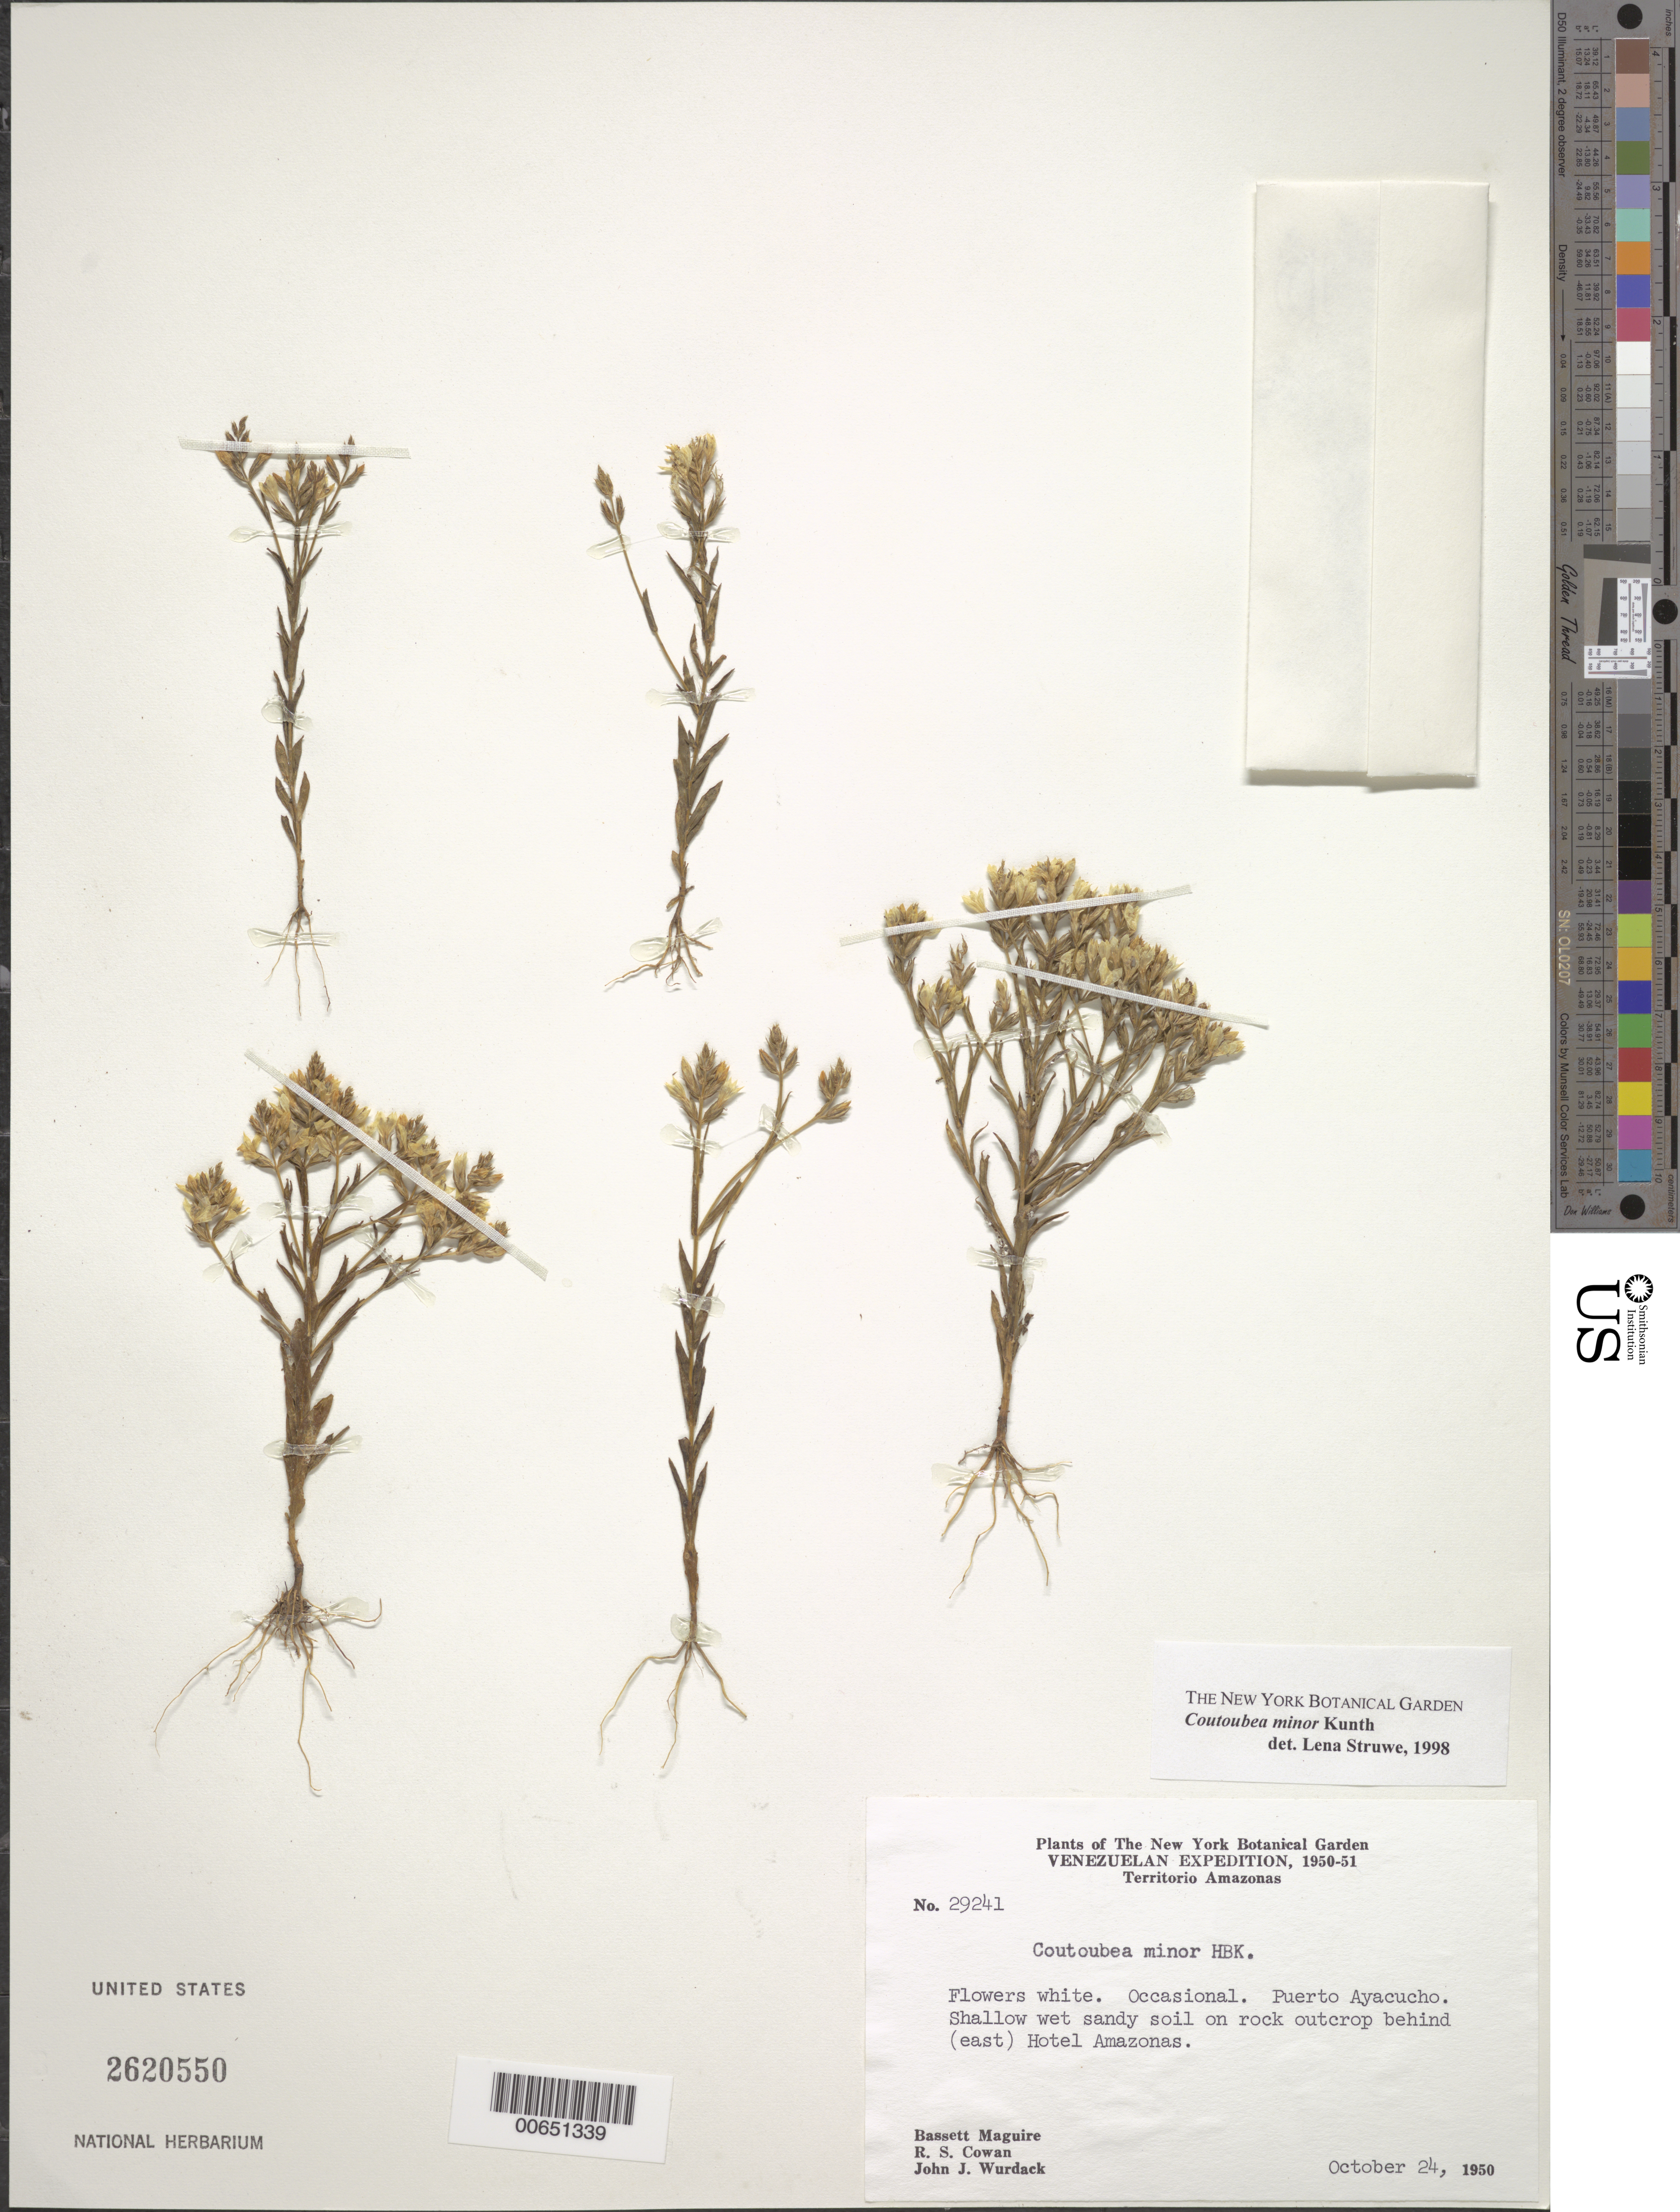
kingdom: Plantae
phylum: Tracheophyta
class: Magnoliopsida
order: Gentianales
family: Gentianaceae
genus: Coutoubea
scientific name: Coutoubea minor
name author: Kunth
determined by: Struwe, L.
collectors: B. Maguire, R. S. Cowan & J. J. Wurdack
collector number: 29241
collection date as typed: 24 October 1850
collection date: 1850-10-24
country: Venezuela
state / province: Amazonas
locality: Puerto Ayacucho, behind (E of) Hotel Amazonas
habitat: Shallow wet sandy soil on rock outcrop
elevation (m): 150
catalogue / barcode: US 2620550